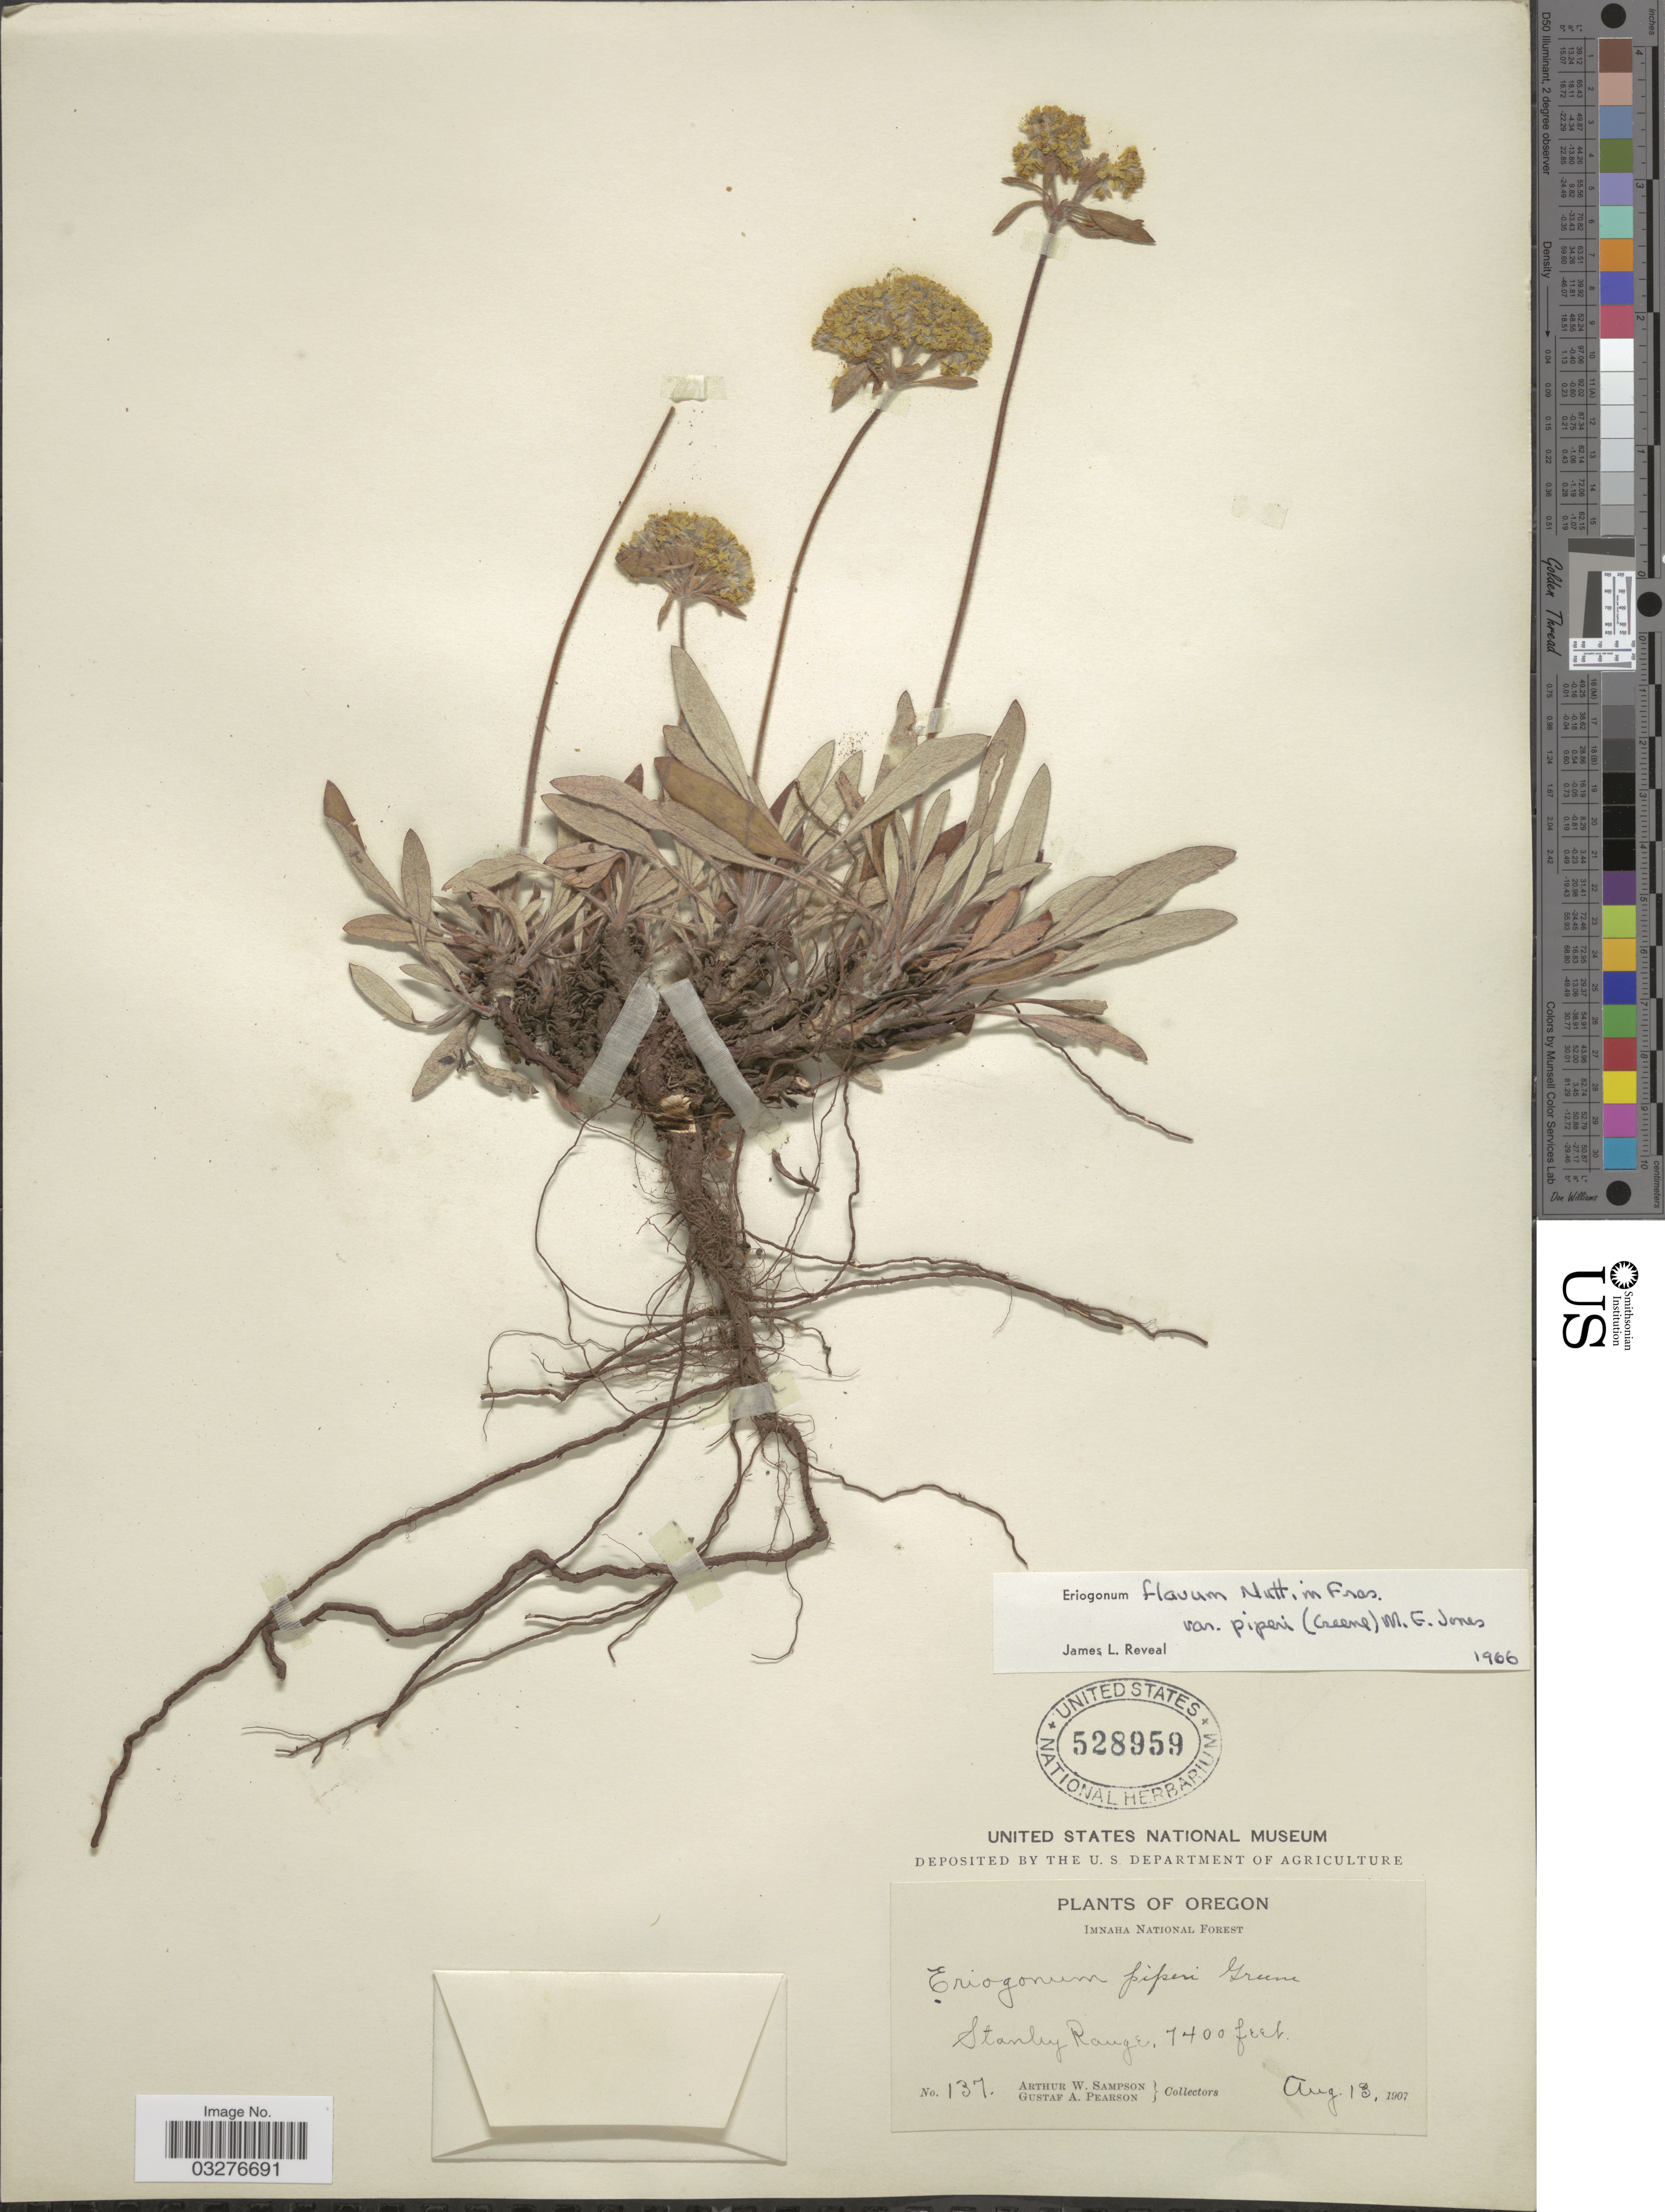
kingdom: Plantae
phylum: Tracheophyta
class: Magnoliopsida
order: Caryophyllales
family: Polygonaceae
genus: Eriogonum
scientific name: Eriogonum flavum var. piperi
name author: M.E. Jones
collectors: A. Sampson & G. Pearson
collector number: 137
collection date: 1907-08-13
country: United States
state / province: Oregon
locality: Imnaha National Forest, Stanley Range.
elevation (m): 2256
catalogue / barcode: US 528959